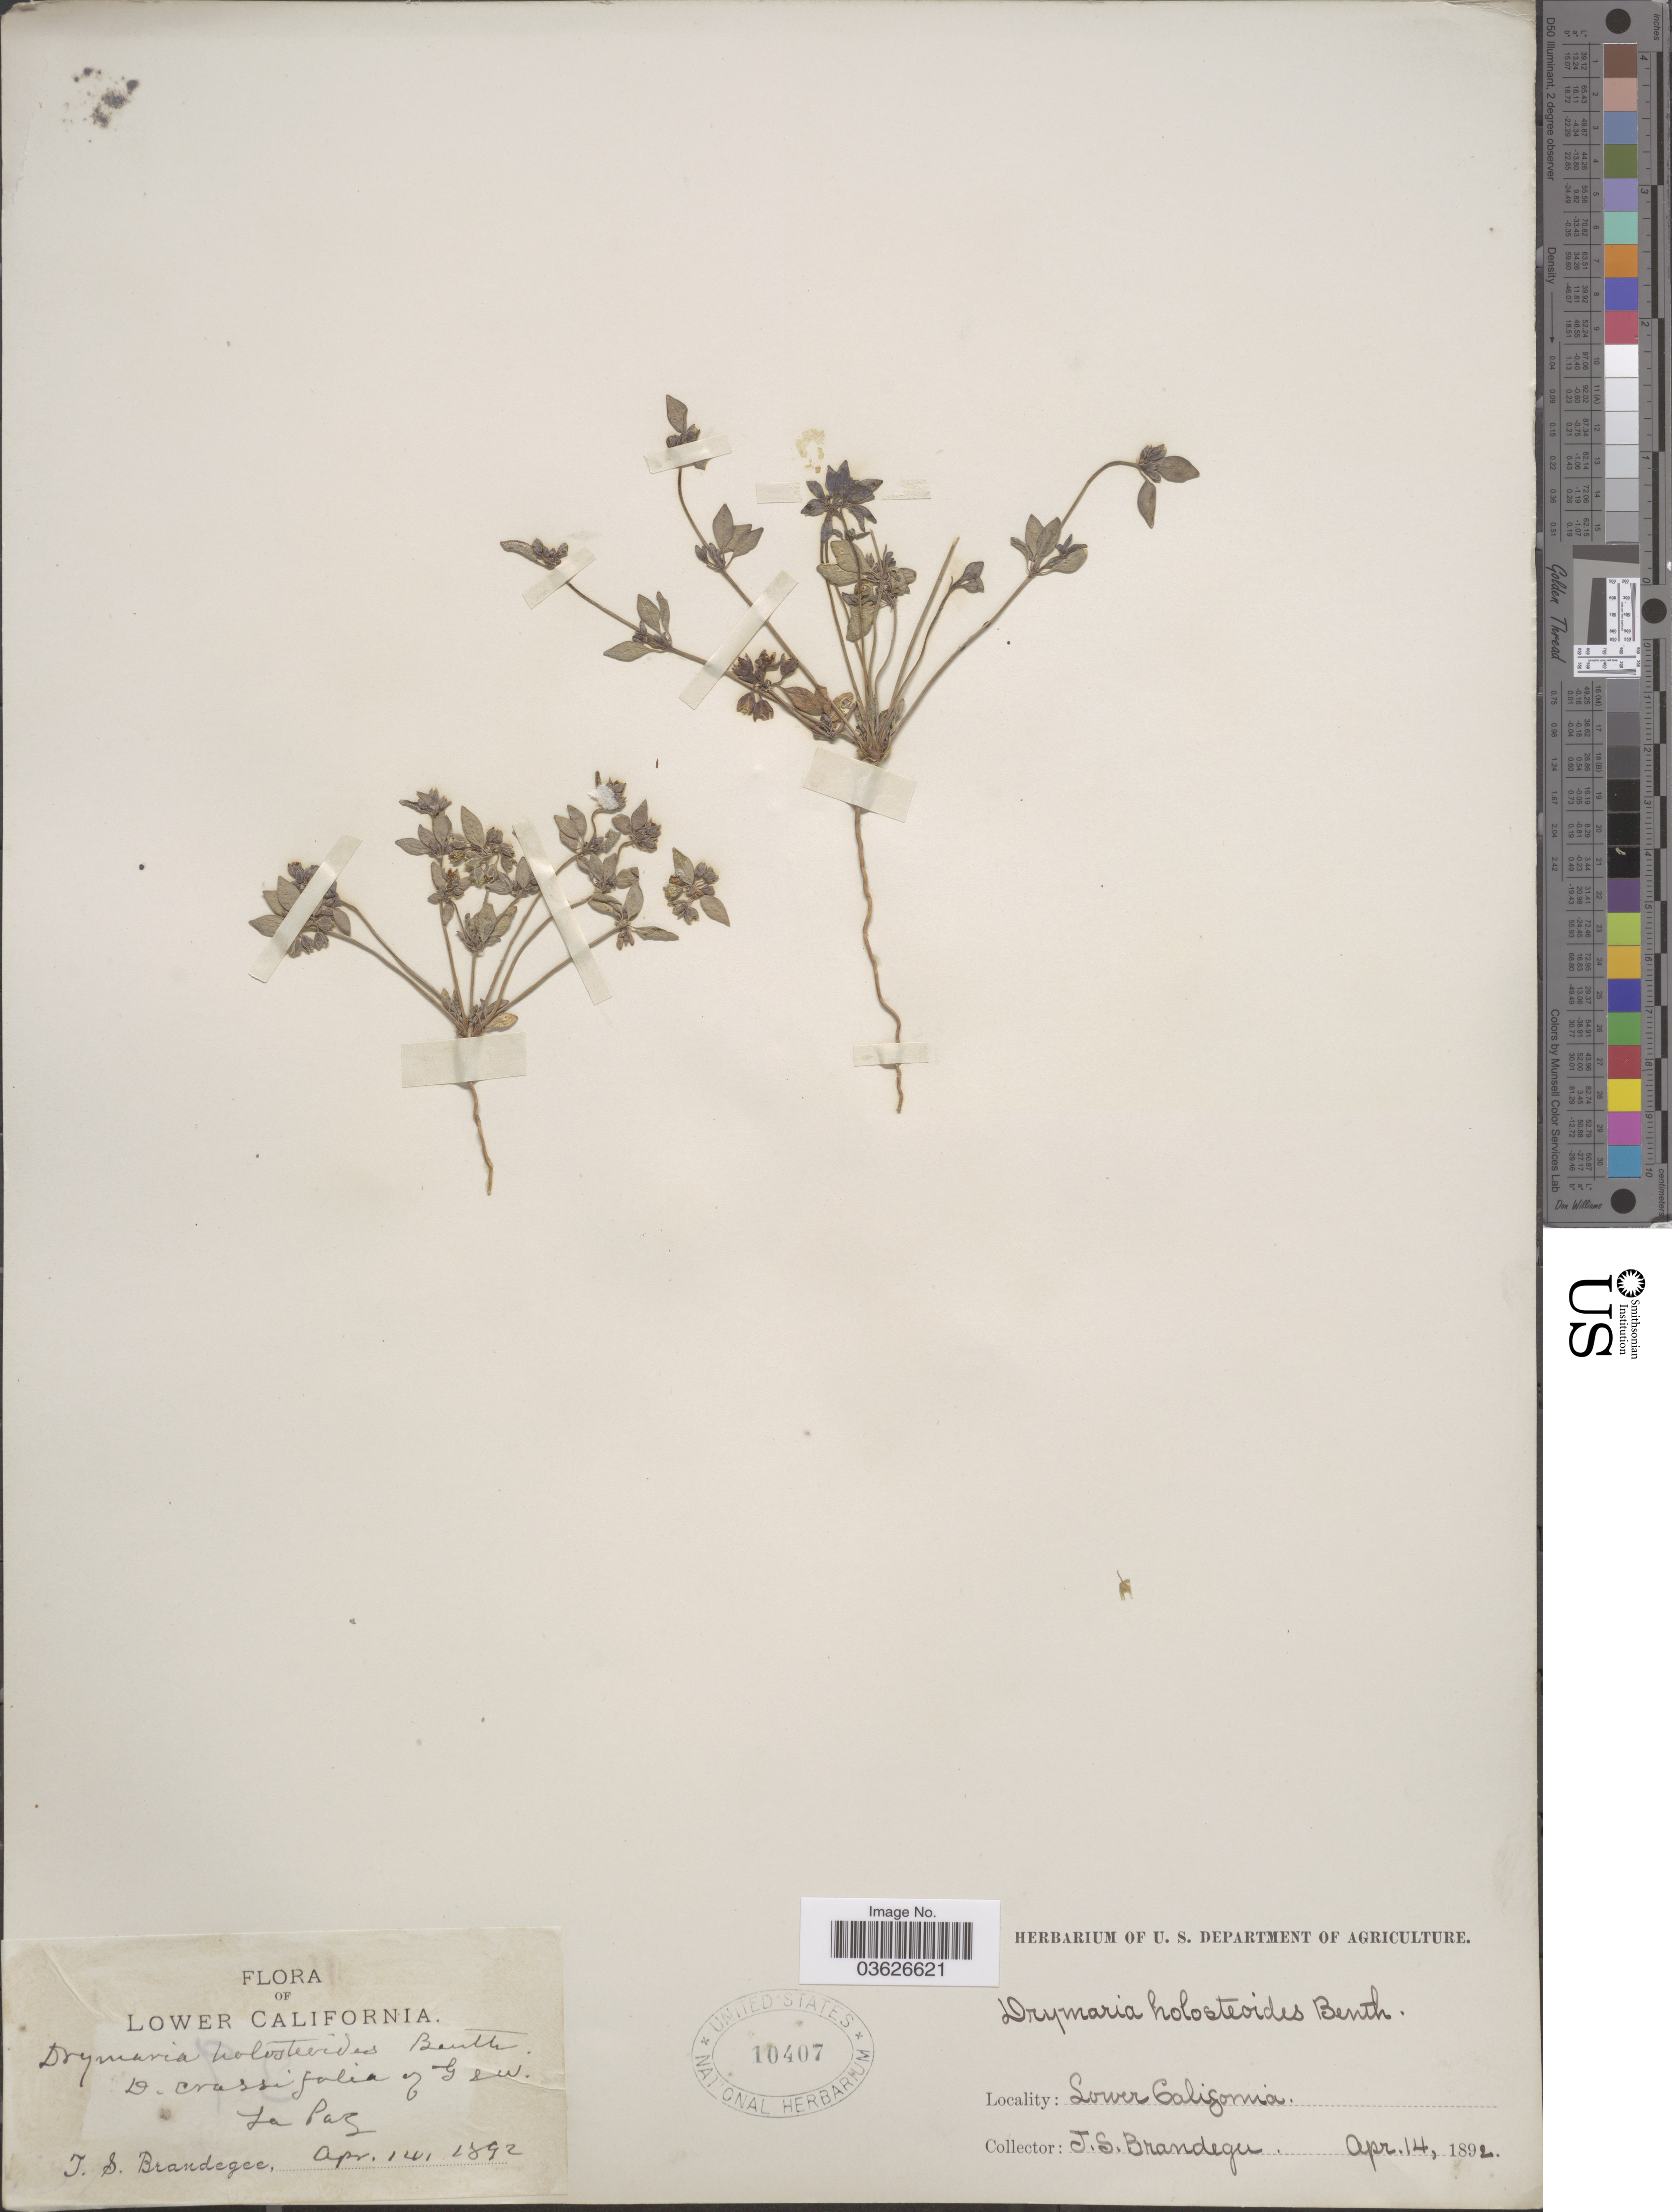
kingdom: Plantae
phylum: Tracheophyta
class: Magnoliopsida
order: Caryophyllales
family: Caryophyllaceae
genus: Drymaria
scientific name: Drymaria holosteoides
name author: Benth.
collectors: T. S. Brandegee (herbarium)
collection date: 1892-04-14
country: Mexico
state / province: Baja California Sur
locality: Lower California. La Paz.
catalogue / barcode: US 10407